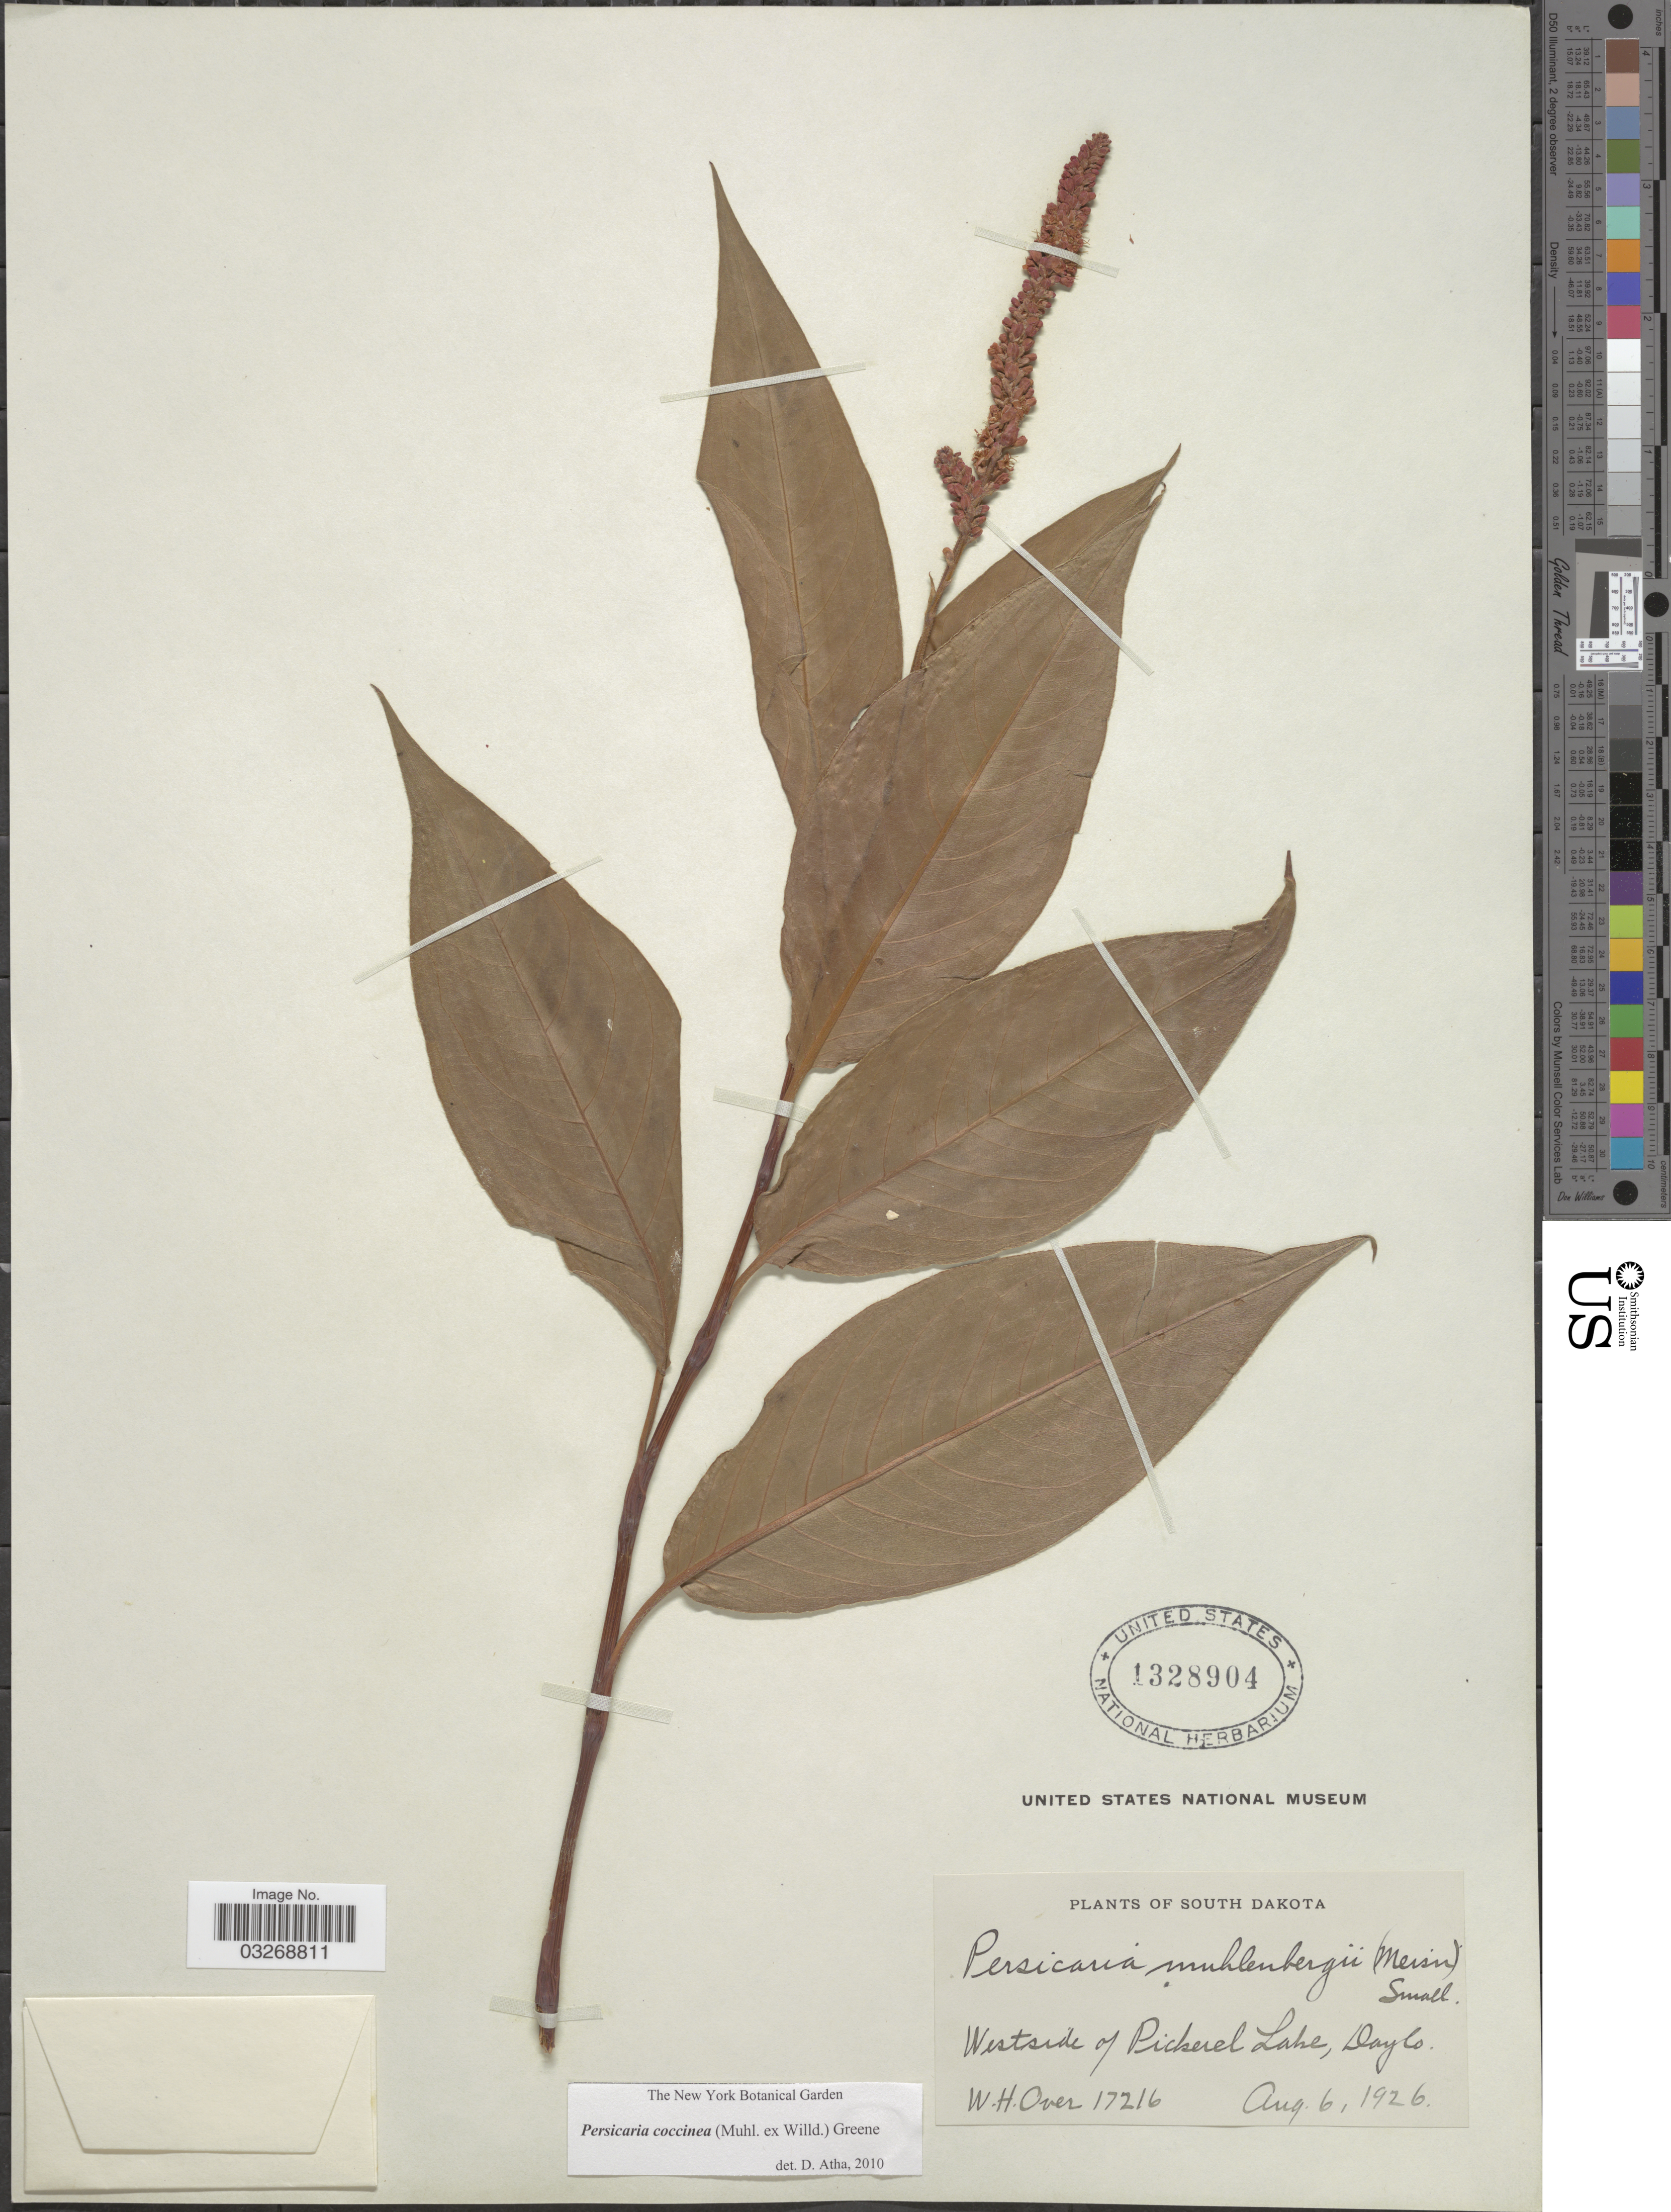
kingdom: Plantae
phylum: Tracheophyta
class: Magnoliopsida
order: Caryophyllales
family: Polygonaceae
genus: Persicaria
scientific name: Persicaria coccinea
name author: (Muhl. ex Willd.) Greene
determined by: Atha, D. E.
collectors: W. Over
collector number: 17216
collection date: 1926-08-06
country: United States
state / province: South Dakota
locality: Westside of Pickerel Lake, Day Co.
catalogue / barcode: US 1328904